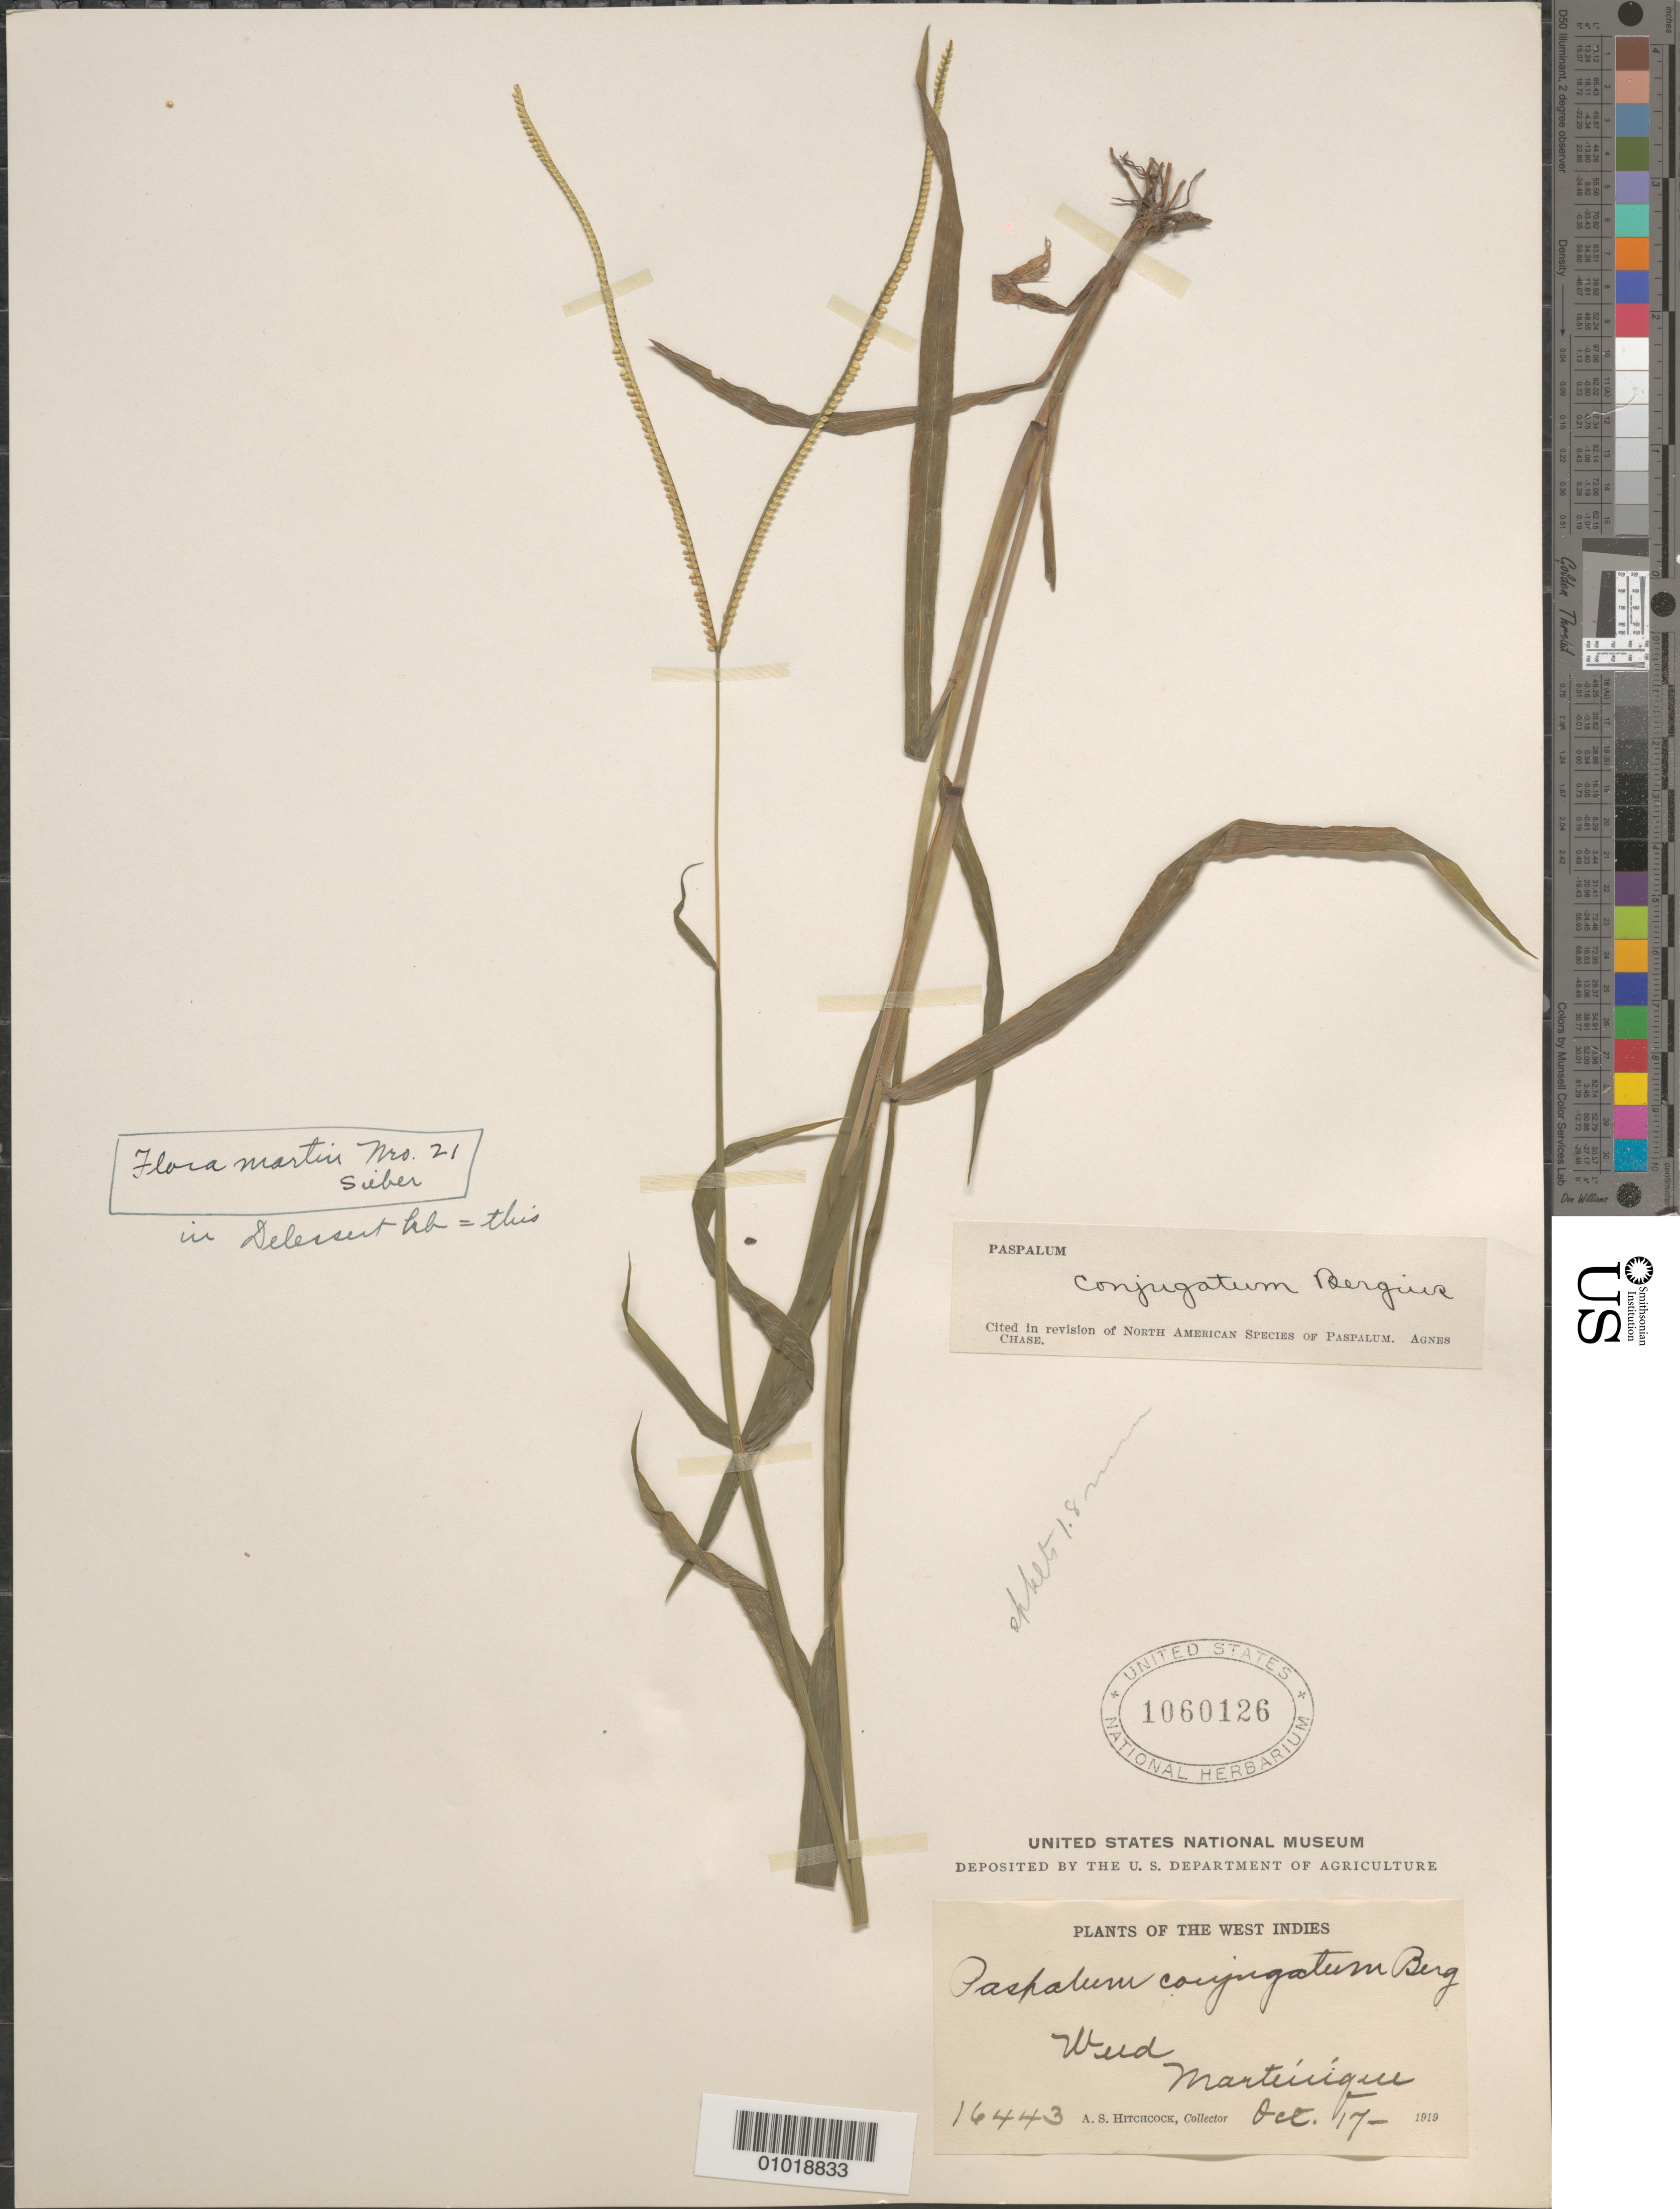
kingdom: Plantae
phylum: Tracheophyta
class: Liliopsida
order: Poales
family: Poaceae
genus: Paspalum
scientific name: Paspalum conjugatum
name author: P.J. Bergius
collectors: A. S. Hitchcock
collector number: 16443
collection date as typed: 17 Oct 1919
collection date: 1919-10-17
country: Martinique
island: Martinique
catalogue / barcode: US 1060126